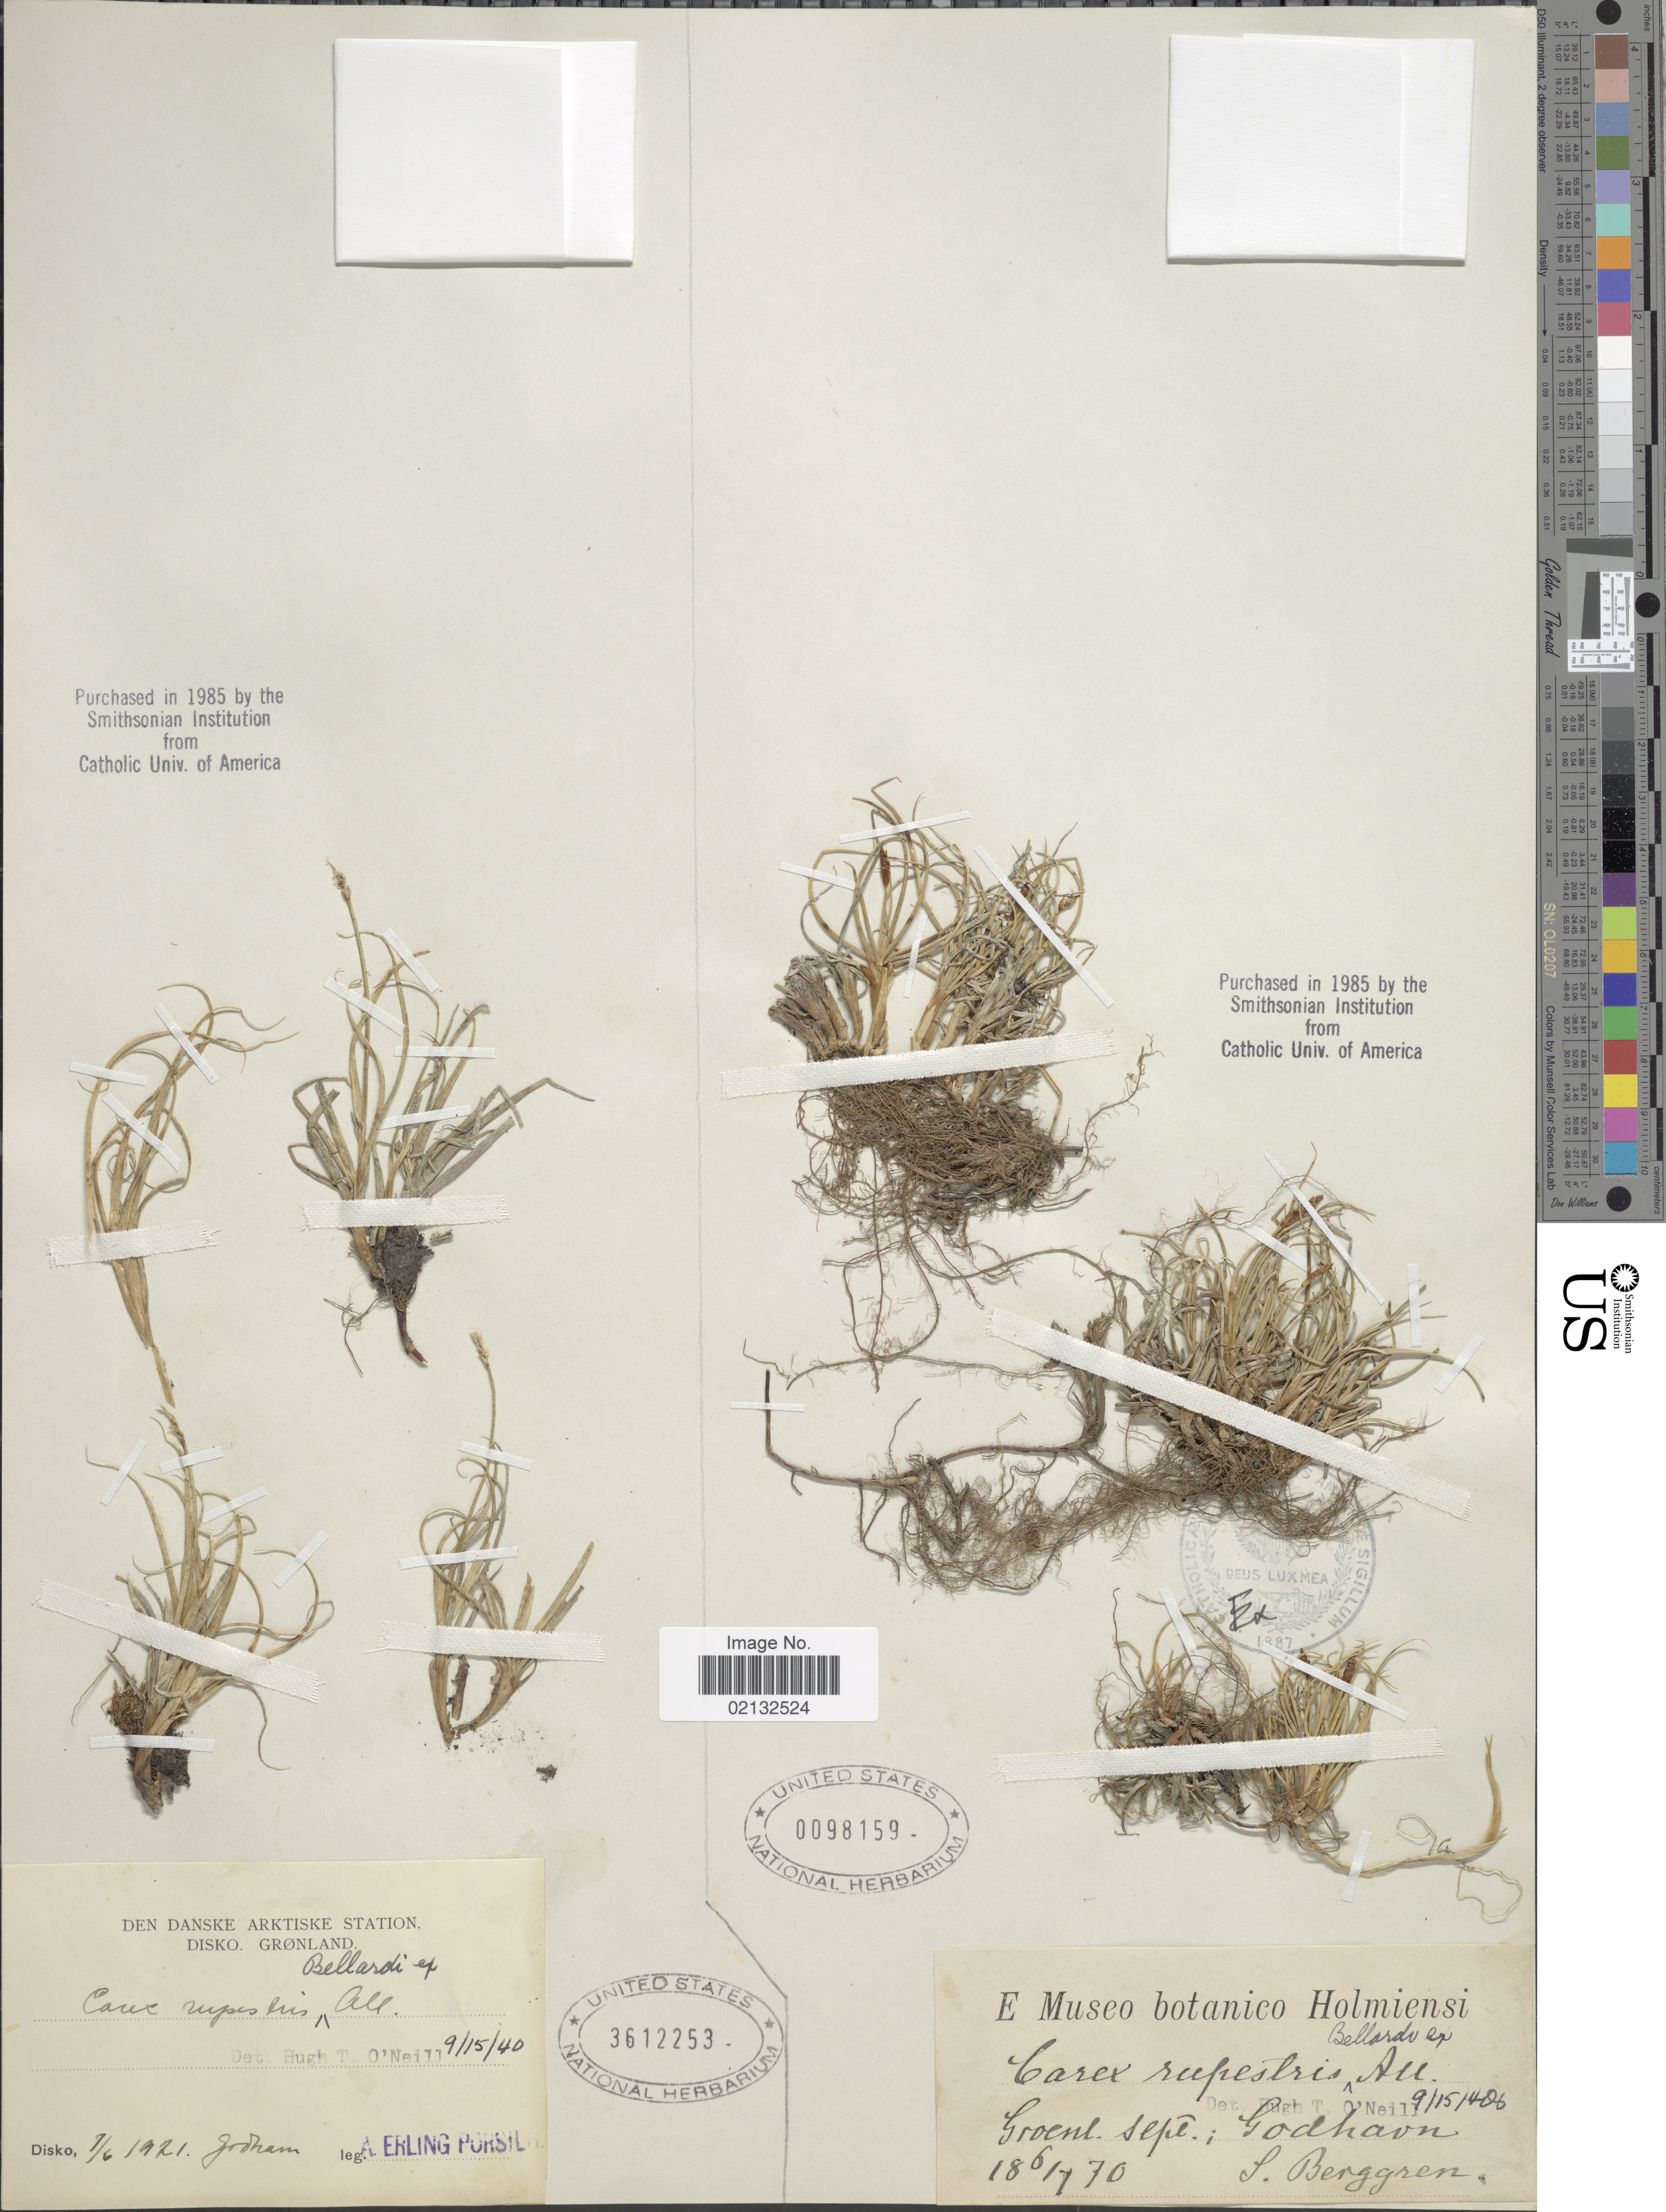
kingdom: Plantae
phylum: Tracheophyta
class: Liliopsida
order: Poales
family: Cyperaceae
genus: Carex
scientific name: Carex rupestris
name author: All.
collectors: S. Berggren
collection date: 1870-07-06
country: Greenland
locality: Groenl. sept.; Godhavn.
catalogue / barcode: US 98159-2